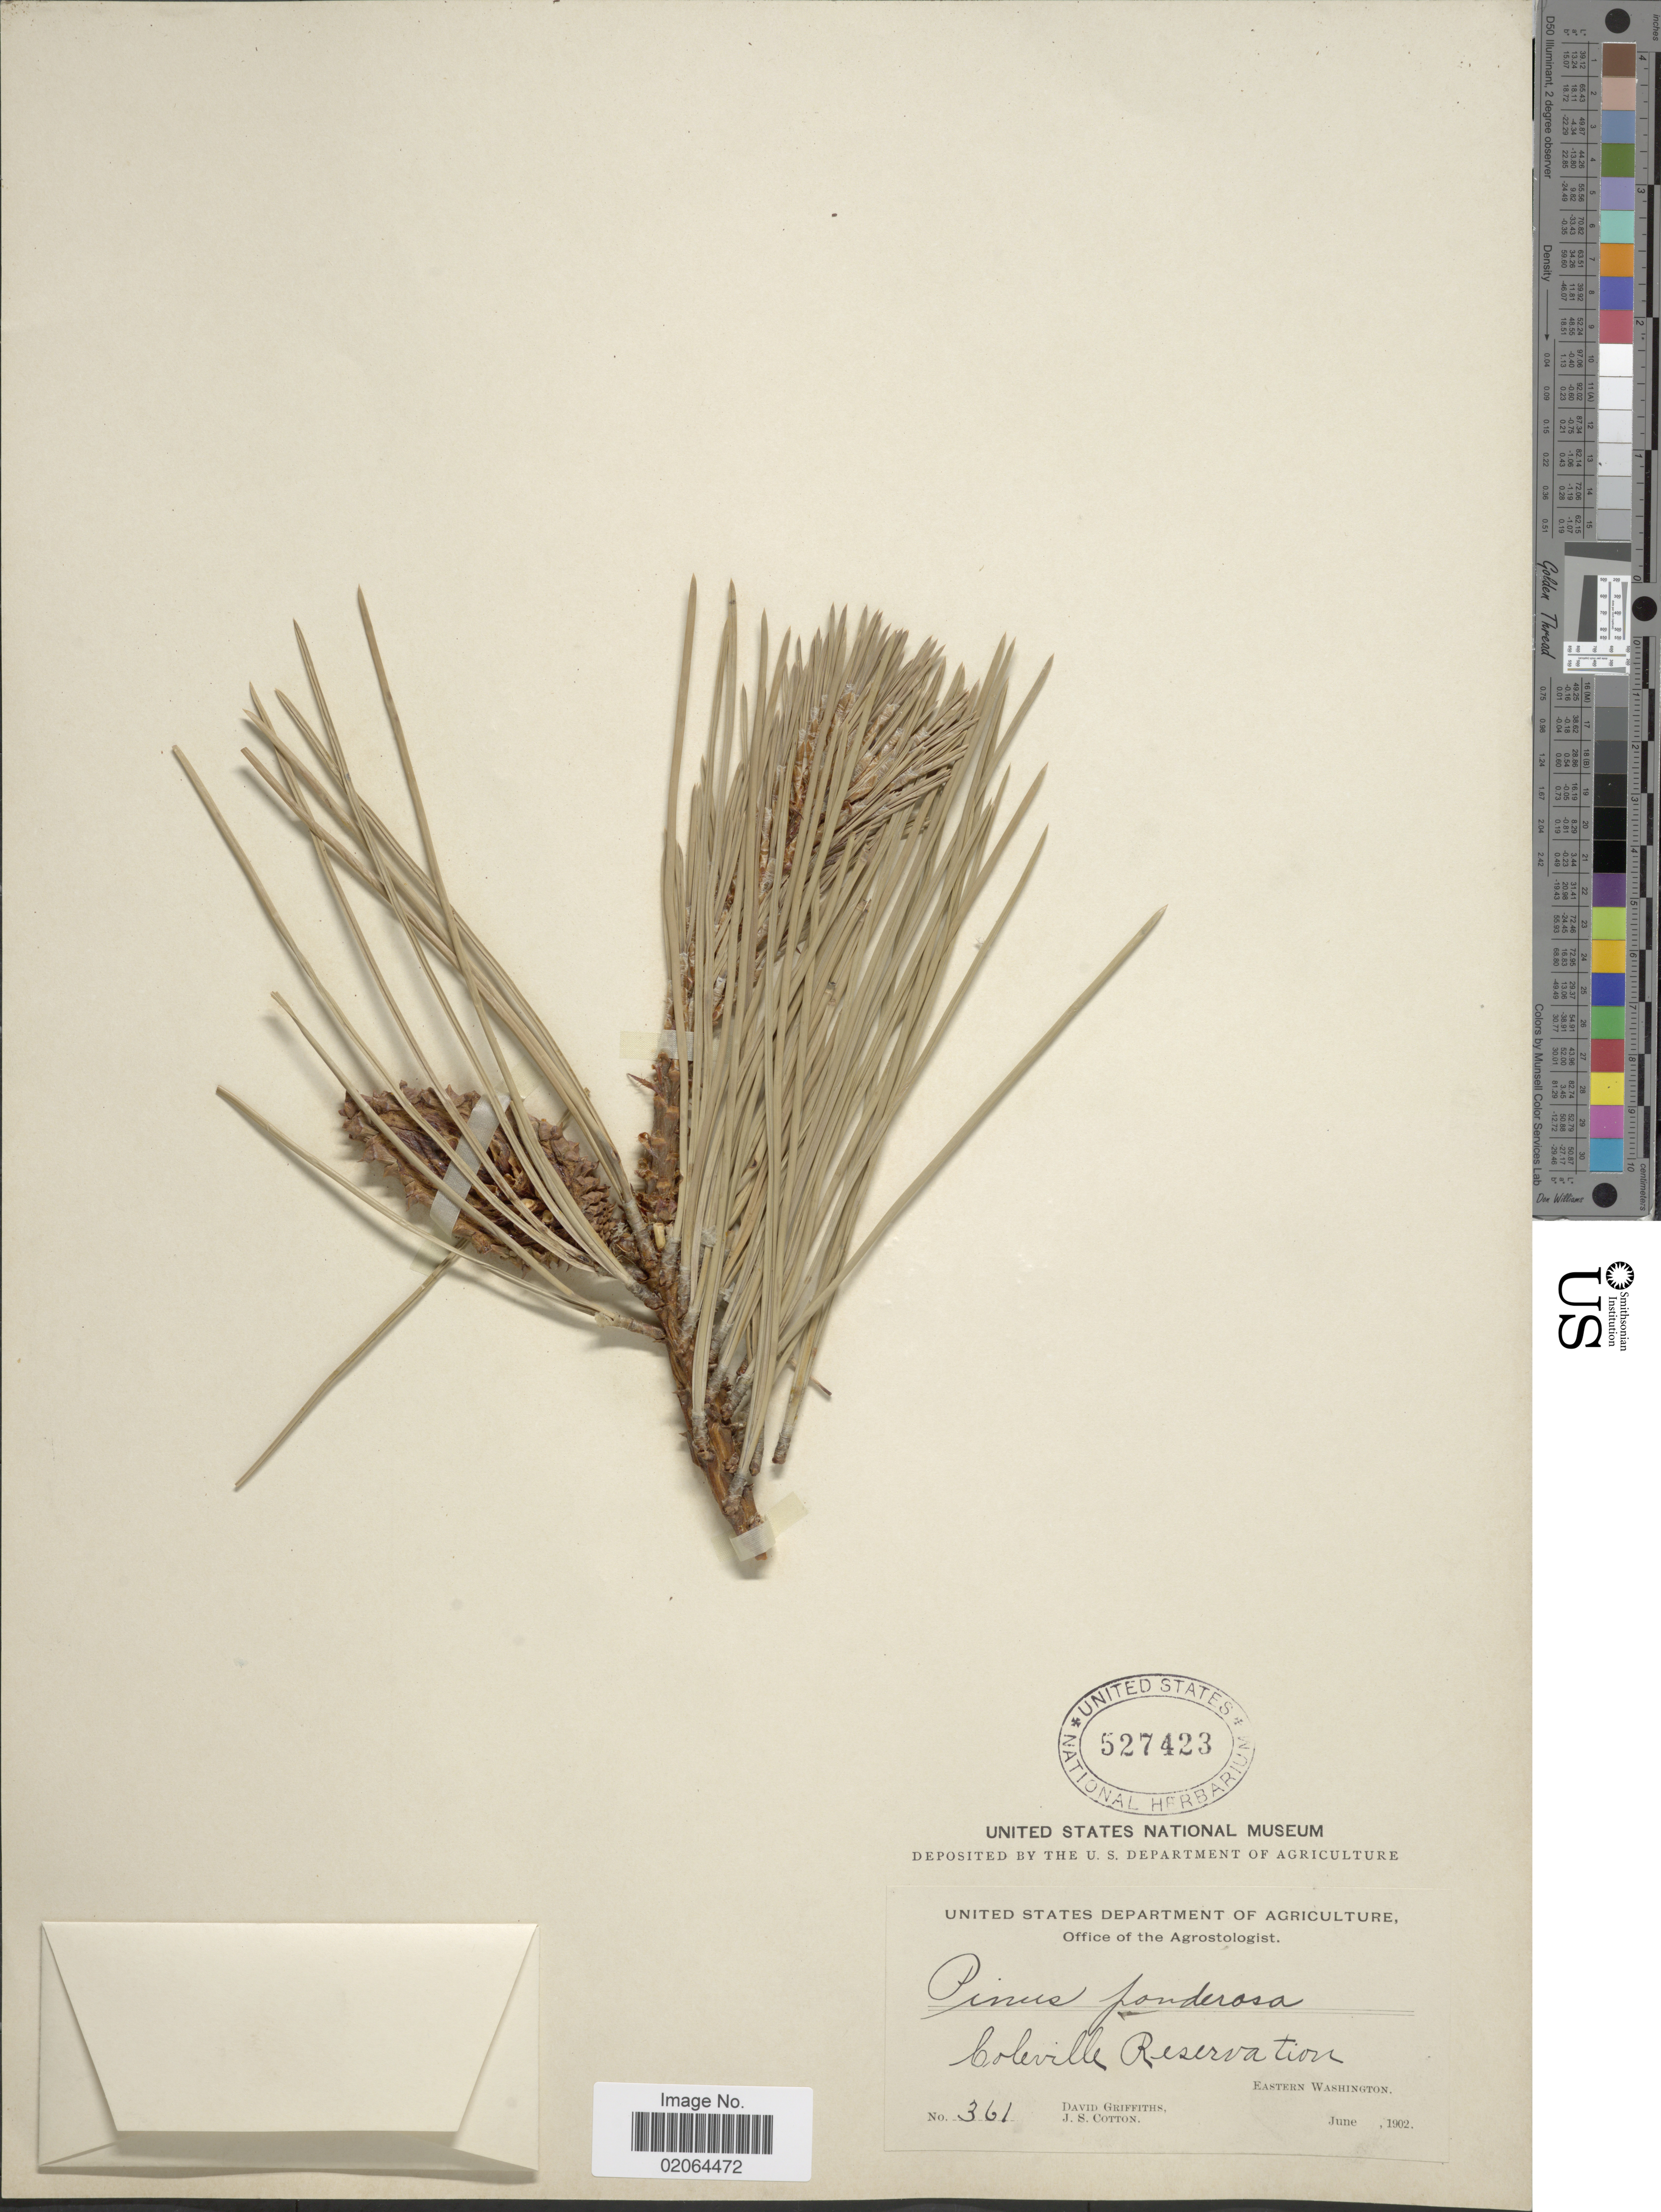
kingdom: Plantae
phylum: Tracheophyta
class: Pinopsida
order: Pinales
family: Pinaceae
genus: Pinus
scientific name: Pinus ponderosa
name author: Douglas ex C. Lawson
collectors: D. Griffiths & J. S. Cotton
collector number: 361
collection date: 1902-06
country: United States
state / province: Washington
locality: Colerville Reservation, Eatern Washington.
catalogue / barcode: US 527423